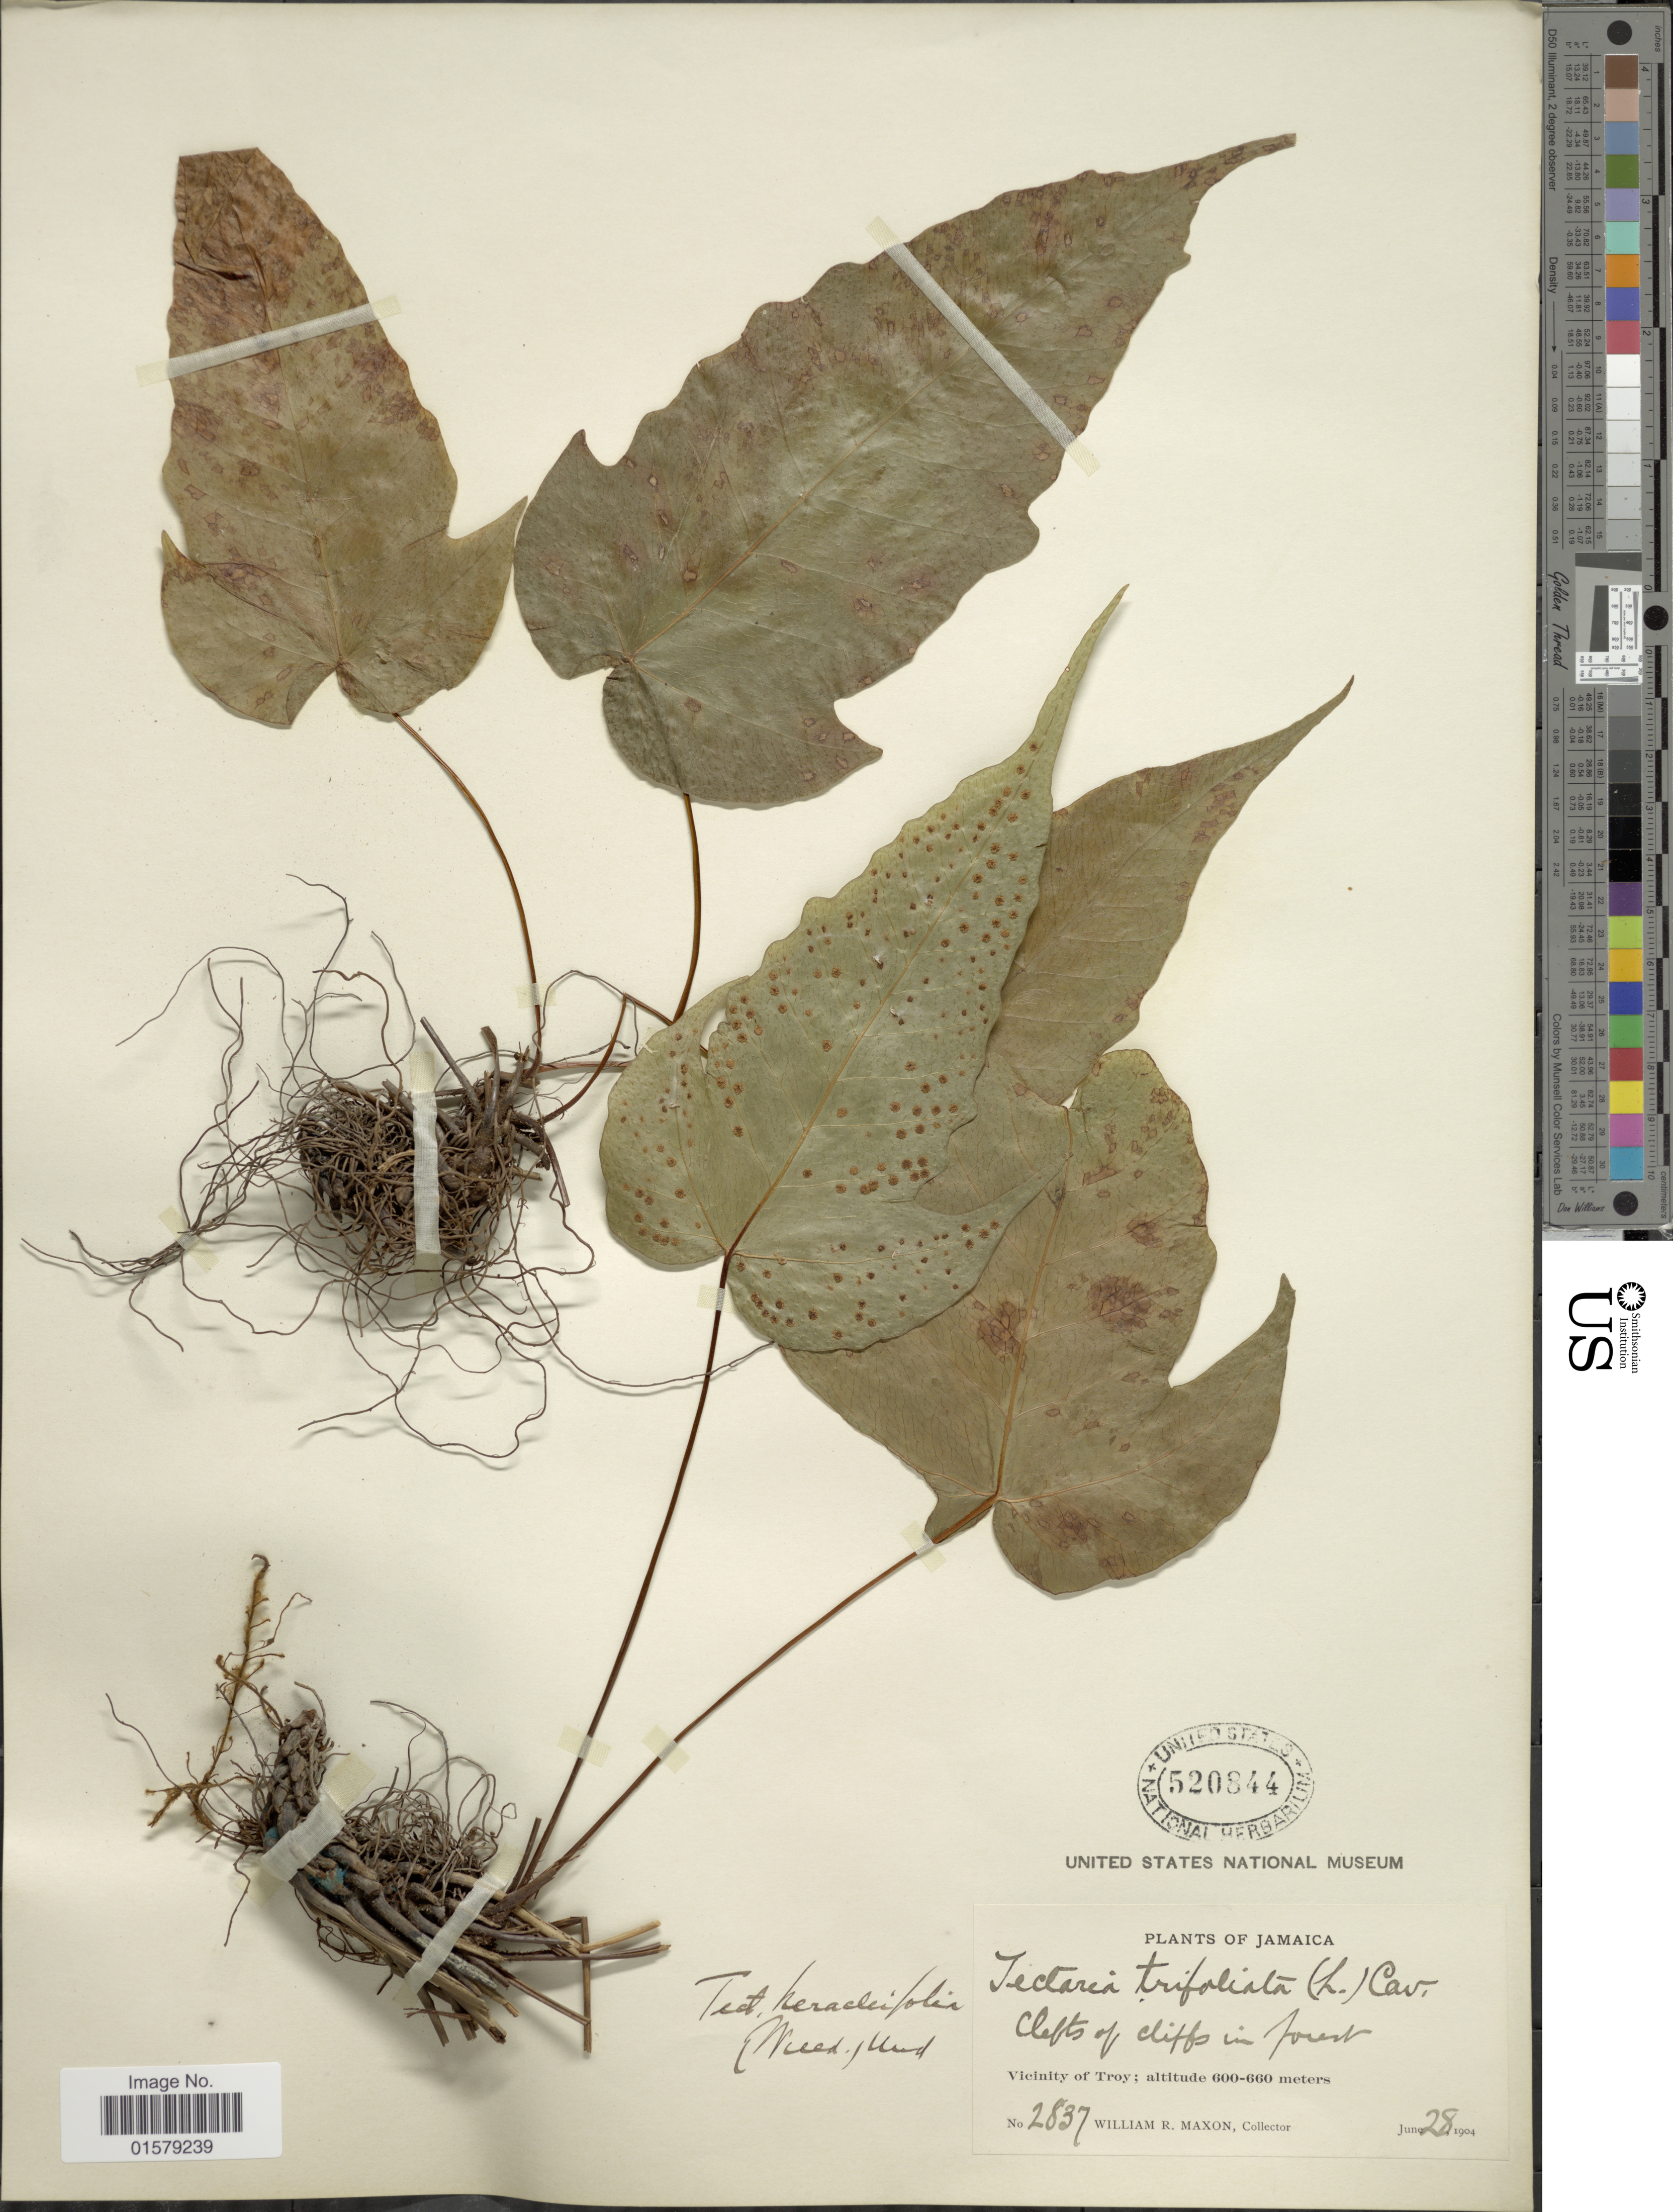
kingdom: Plantae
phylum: Tracheophyta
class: Polypodiopsida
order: Polypodiales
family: Tectariaceae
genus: Tectaria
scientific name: Tectaria heracleifolia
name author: (Willd.) Underw.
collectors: W. R. Maxon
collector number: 2837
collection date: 1904-06-28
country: Jamaica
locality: Vicinity of Troy.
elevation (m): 600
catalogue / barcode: US 520844